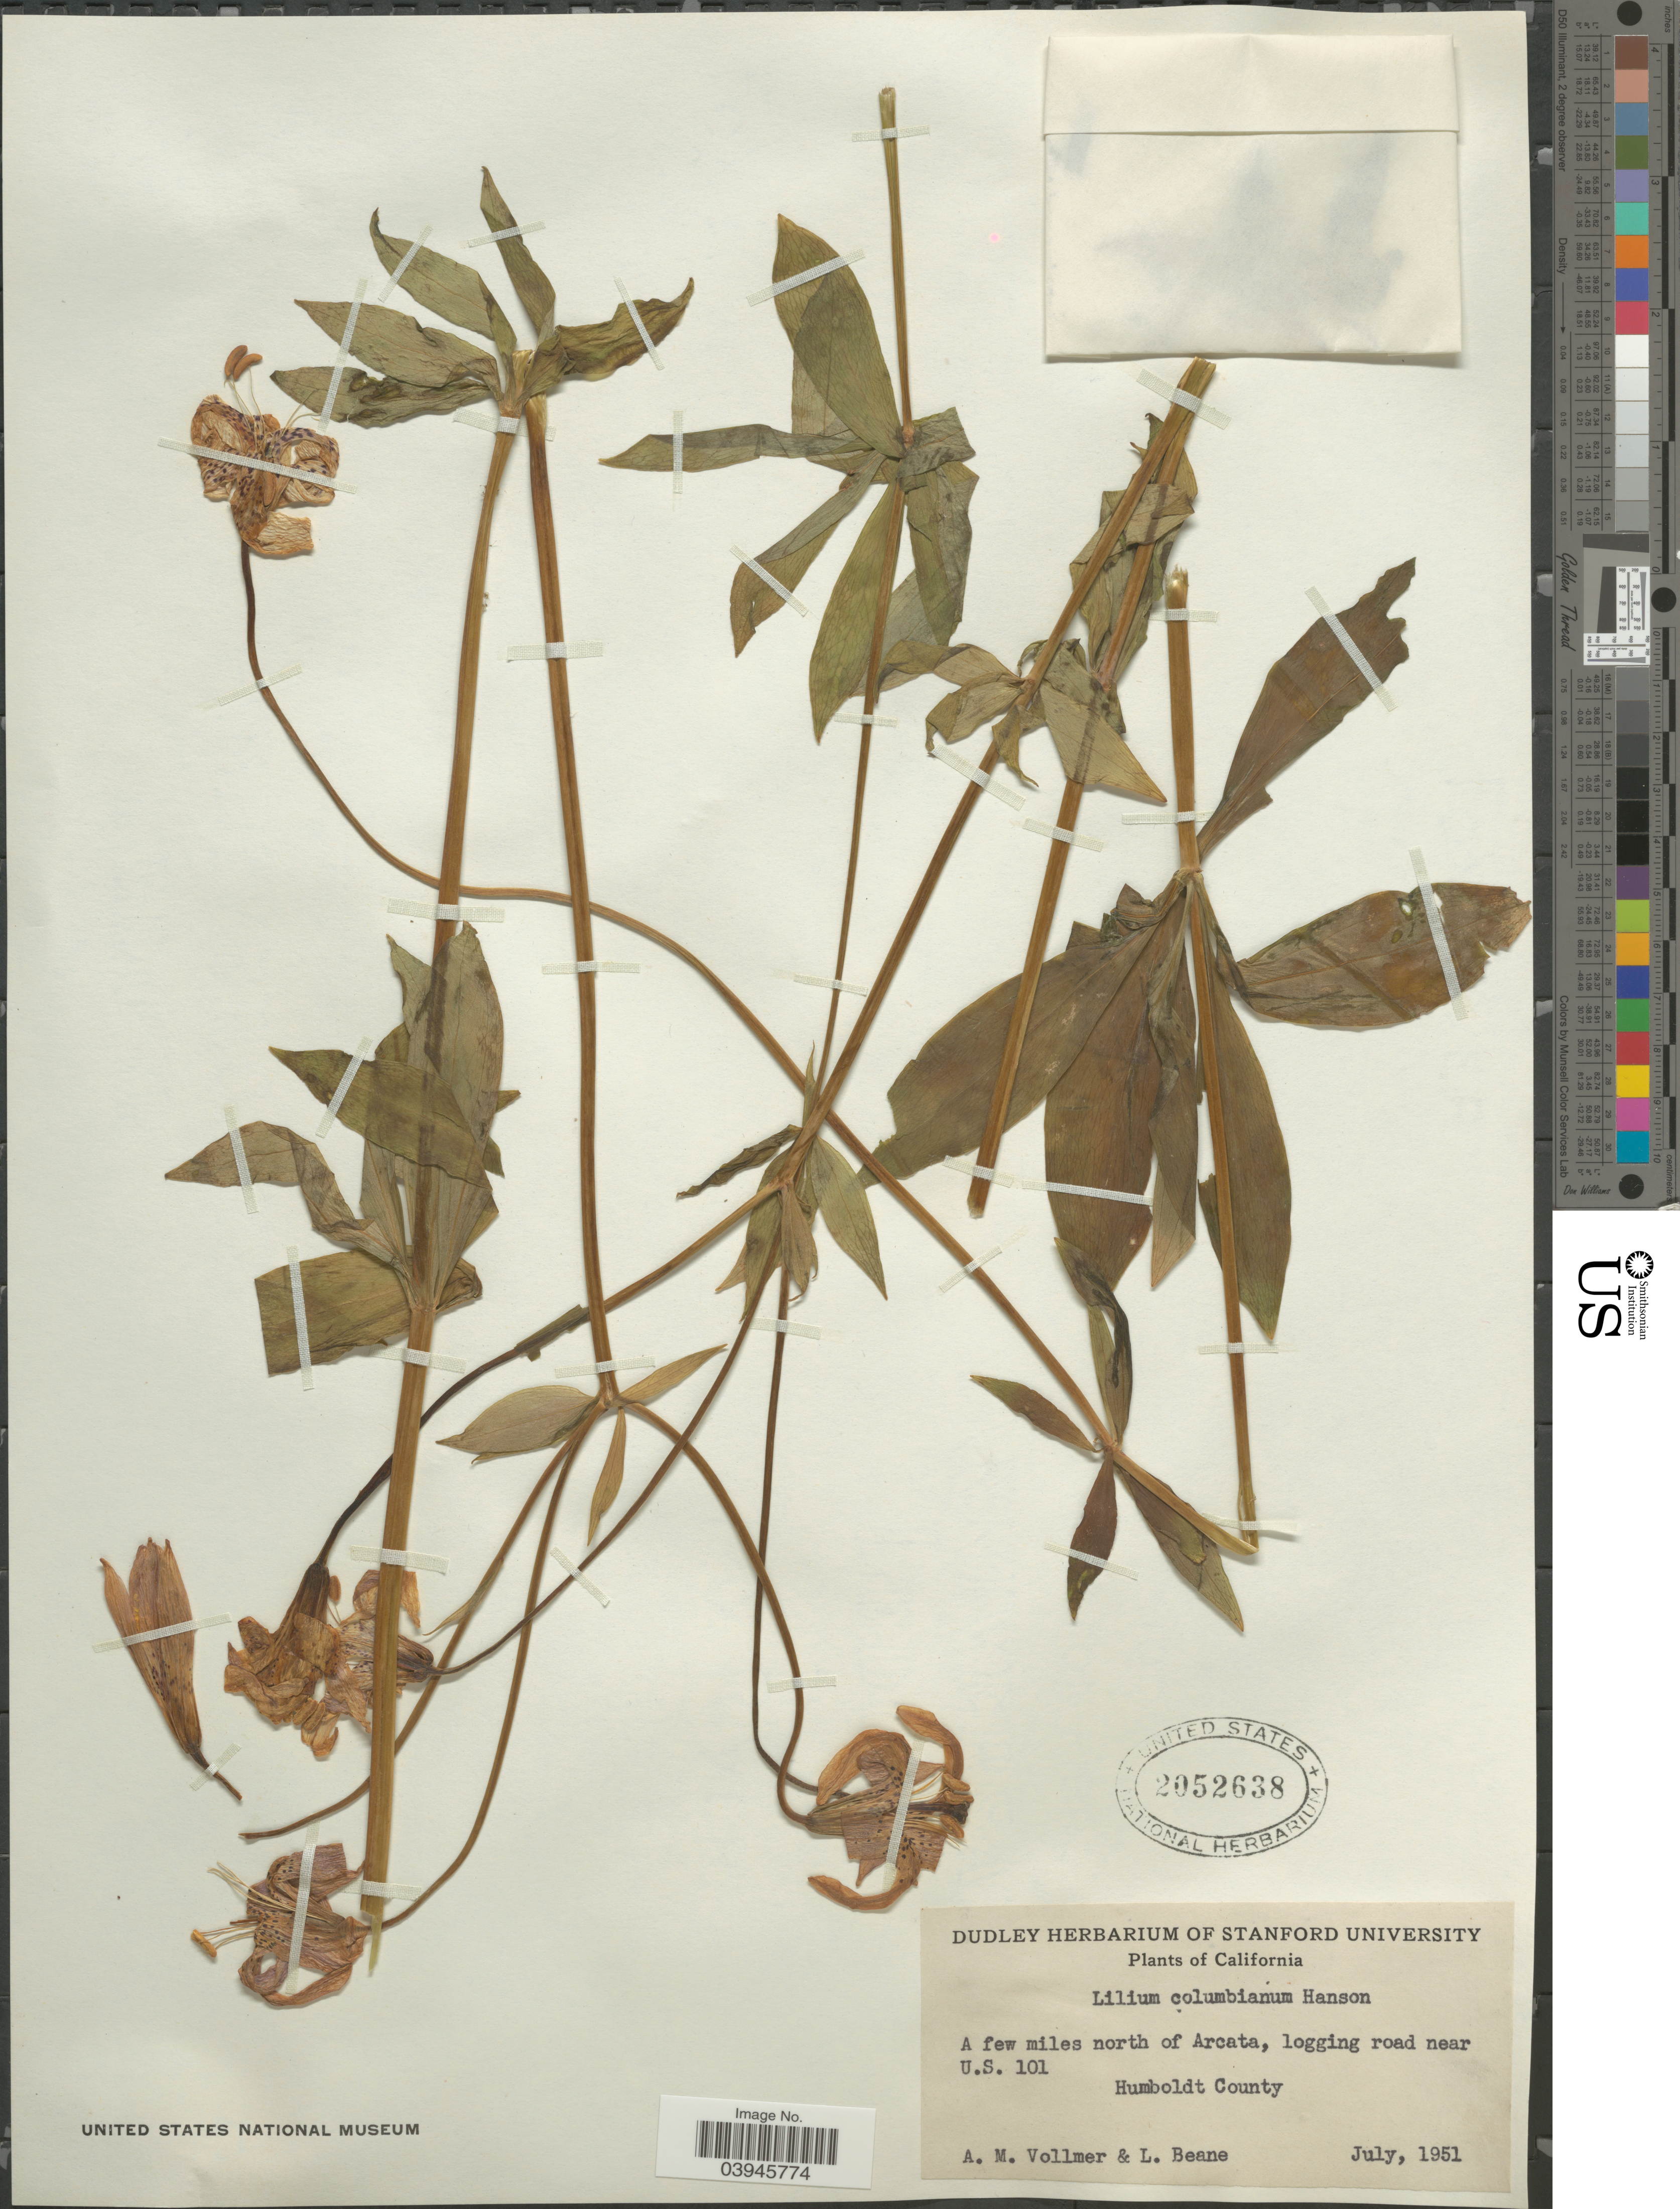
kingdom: Plantae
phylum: Tracheophyta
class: Liliopsida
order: Liliales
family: Liliaceae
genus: Lilium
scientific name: Lilium columbianum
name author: Leichtlin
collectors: A. Vollmer & L. Beane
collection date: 1951-07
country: United States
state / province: California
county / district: Humboldt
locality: A few miles north of Arcata, logging road near U.S. 101. Humboldt County.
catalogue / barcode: US 2052638